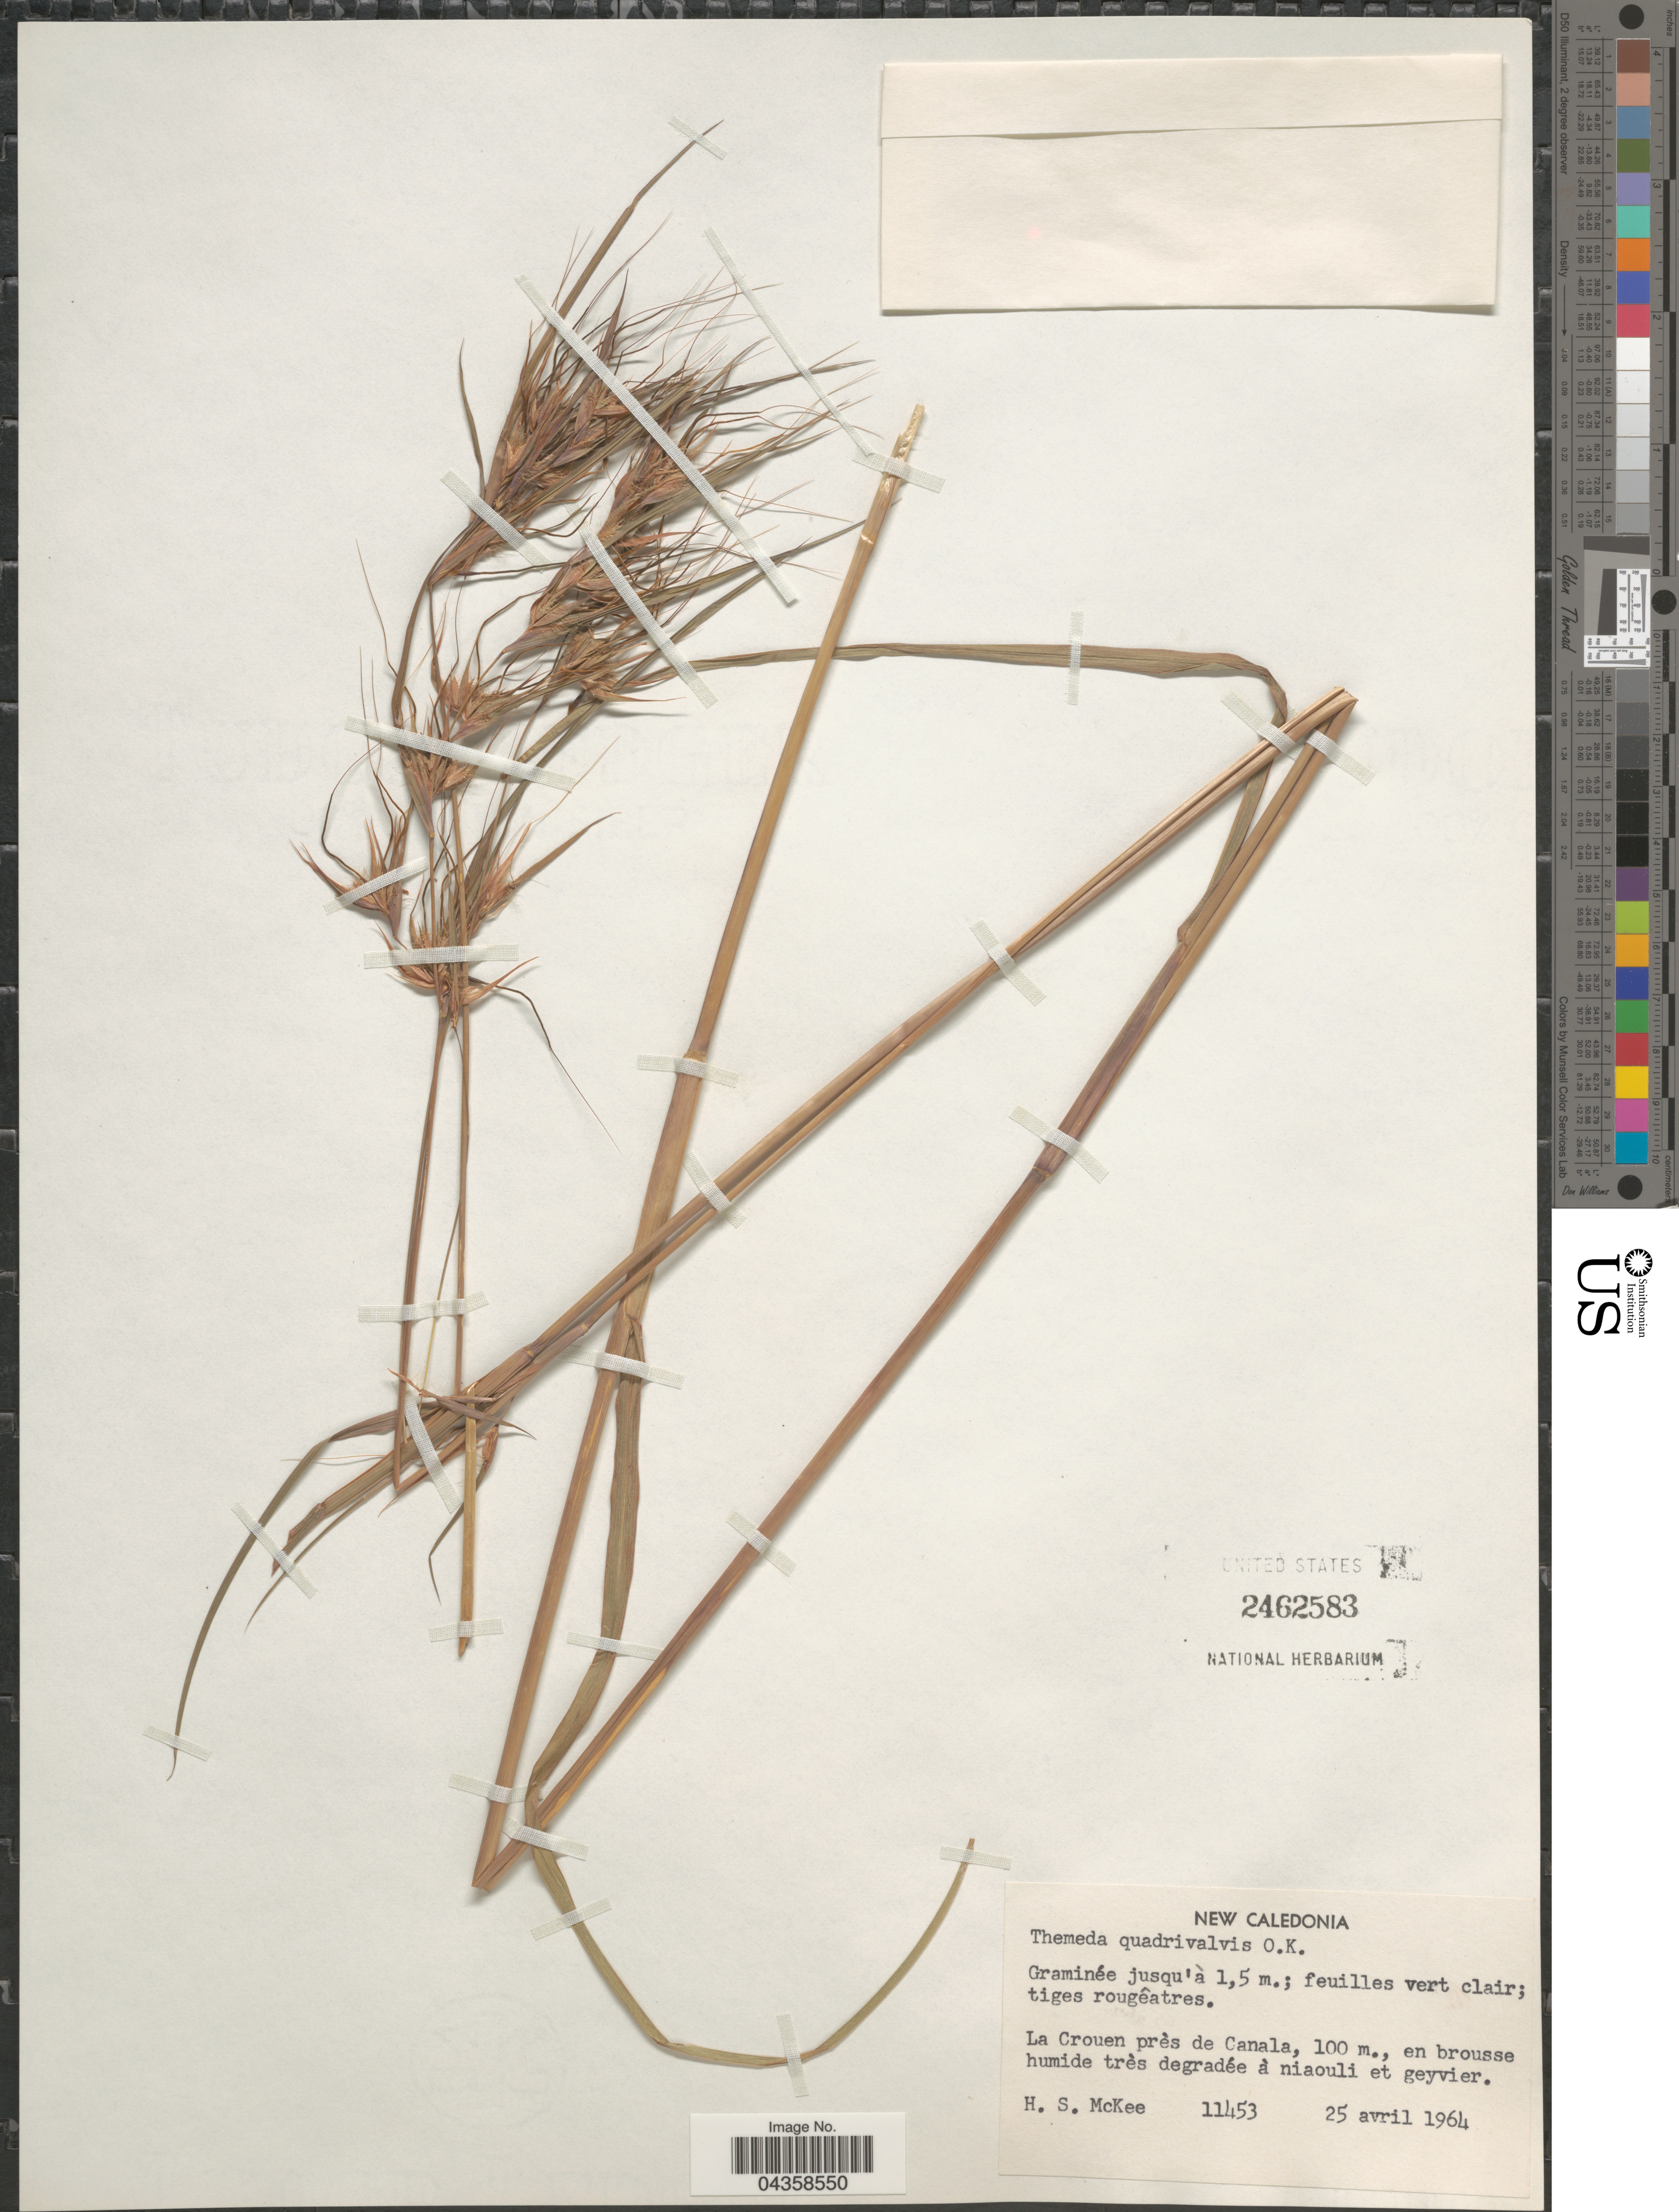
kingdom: Plantae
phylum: Tracheophyta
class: Liliopsida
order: Poales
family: Poaceae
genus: Themeda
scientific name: Themeda quadrivalvis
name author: (L.) Kuntze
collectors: H. S. McKee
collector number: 11453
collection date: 1964-04-25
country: New Caledonia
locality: La Crouen près de Canala.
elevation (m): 100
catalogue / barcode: US 2462583